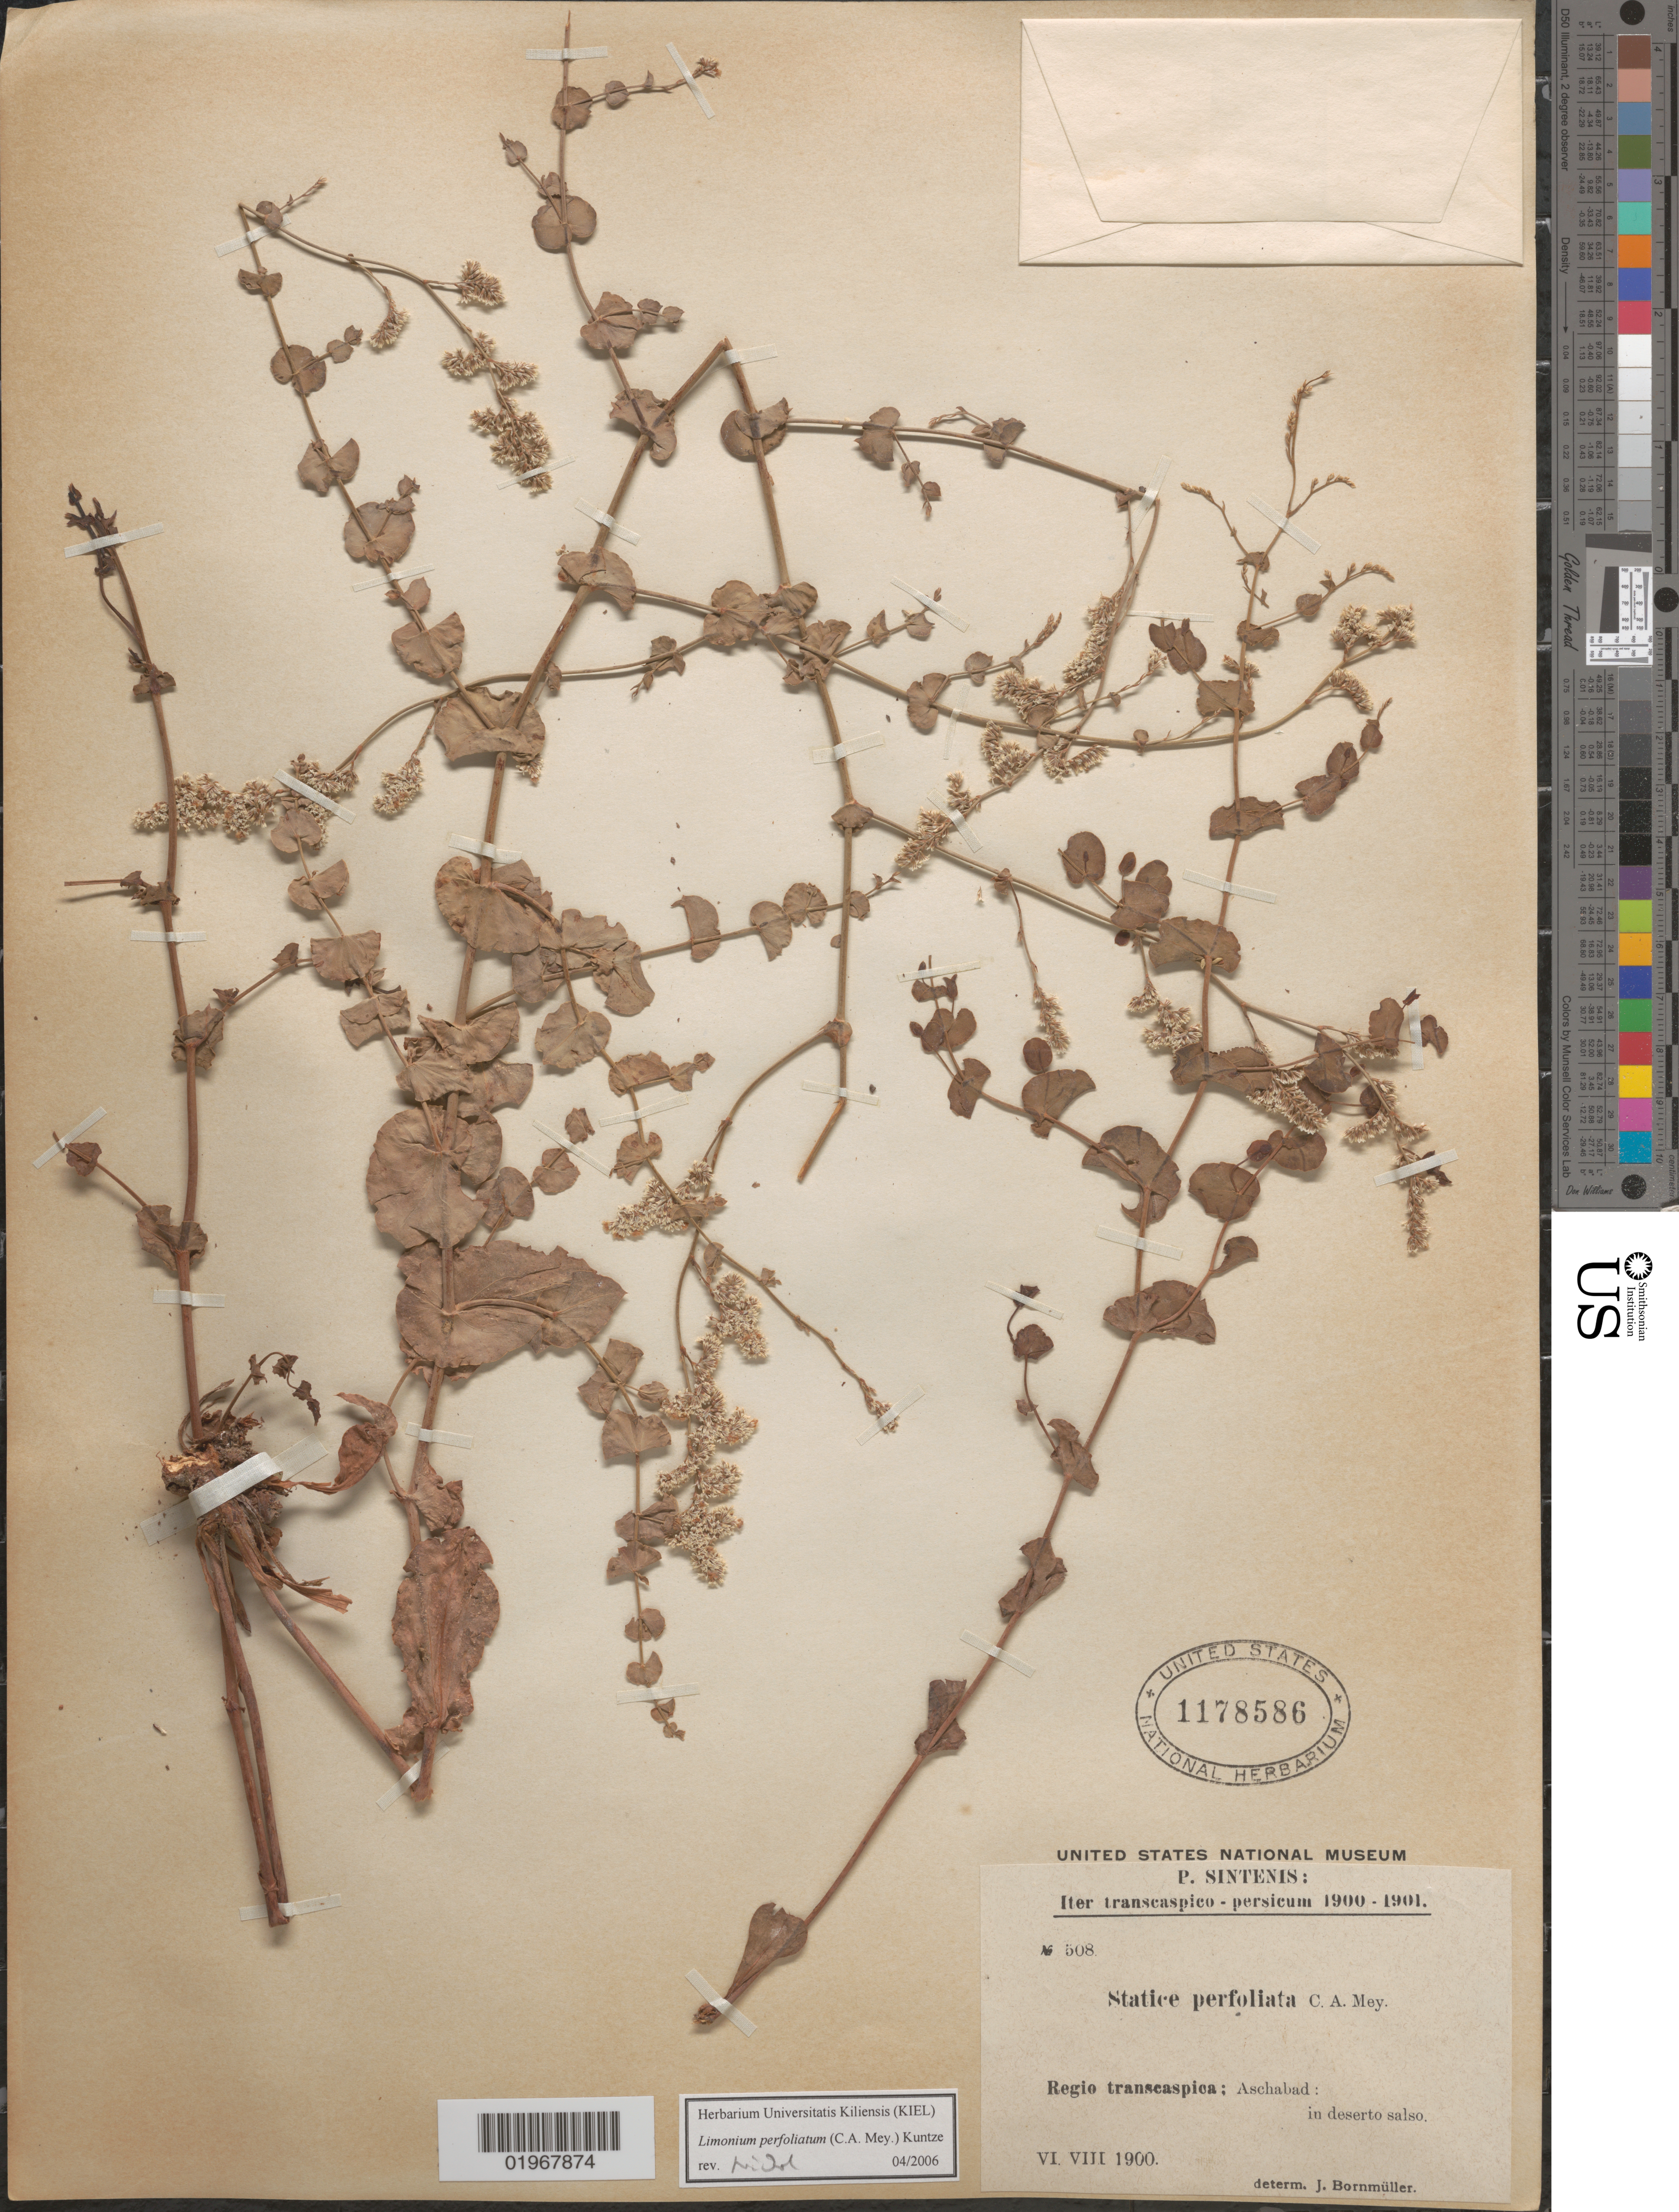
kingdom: Plantae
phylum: Tracheophyta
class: Magnoliopsida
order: Caryophyllales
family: Plumbaginaceae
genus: Limonium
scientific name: Limonium perfoliatum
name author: (Kar. ex Boiss.) Kuntze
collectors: P. Sintenis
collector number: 508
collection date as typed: VI VIII 1900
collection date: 1900-06/1900-08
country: Turkmenistan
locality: Iter transcaspico - persicum. Regio transcaspica; Aschabad: in deserto salso.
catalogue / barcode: US 1178586